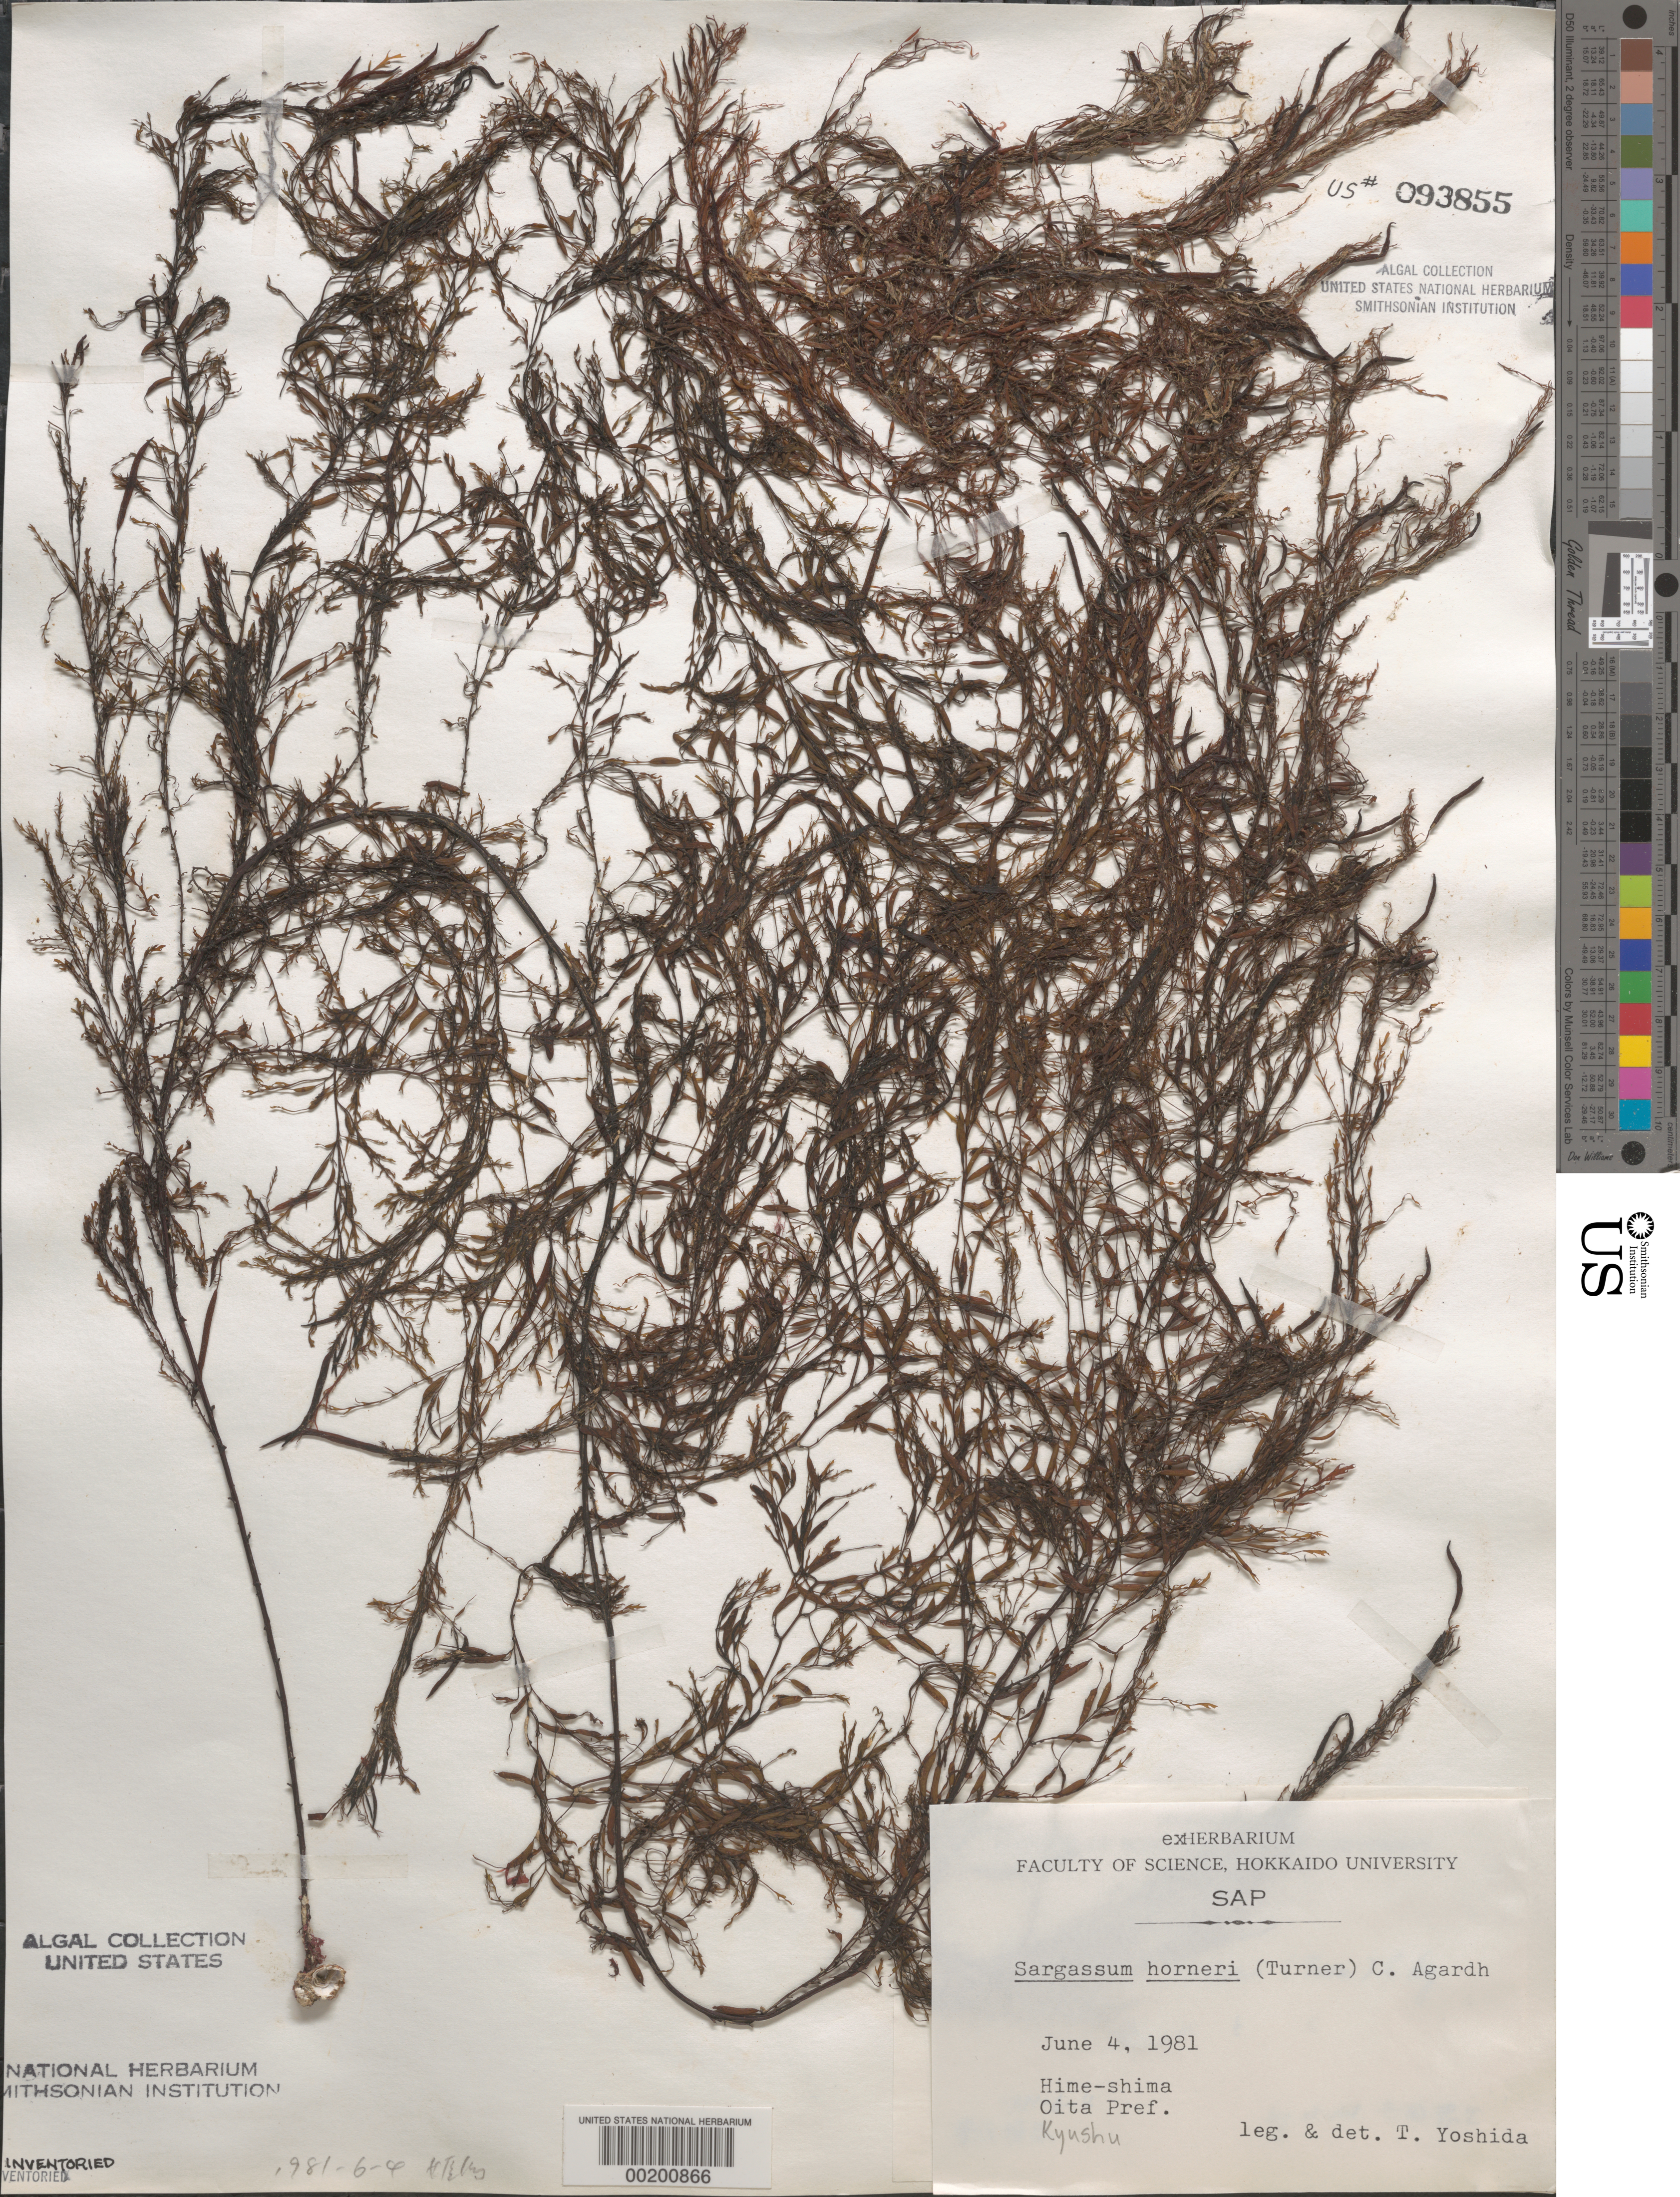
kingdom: Chromista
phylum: Ochrophyta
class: Phaeophyceae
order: Fucales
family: Sargassaceae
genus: Sargassum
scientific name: Sargassum horneri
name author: (Turner) C. Agardh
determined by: Yoshida, T.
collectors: T. Yoshida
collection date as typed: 04 Jun 1981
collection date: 1981-06-04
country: Japan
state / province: Oita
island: Hime-shima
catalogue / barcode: US 93855